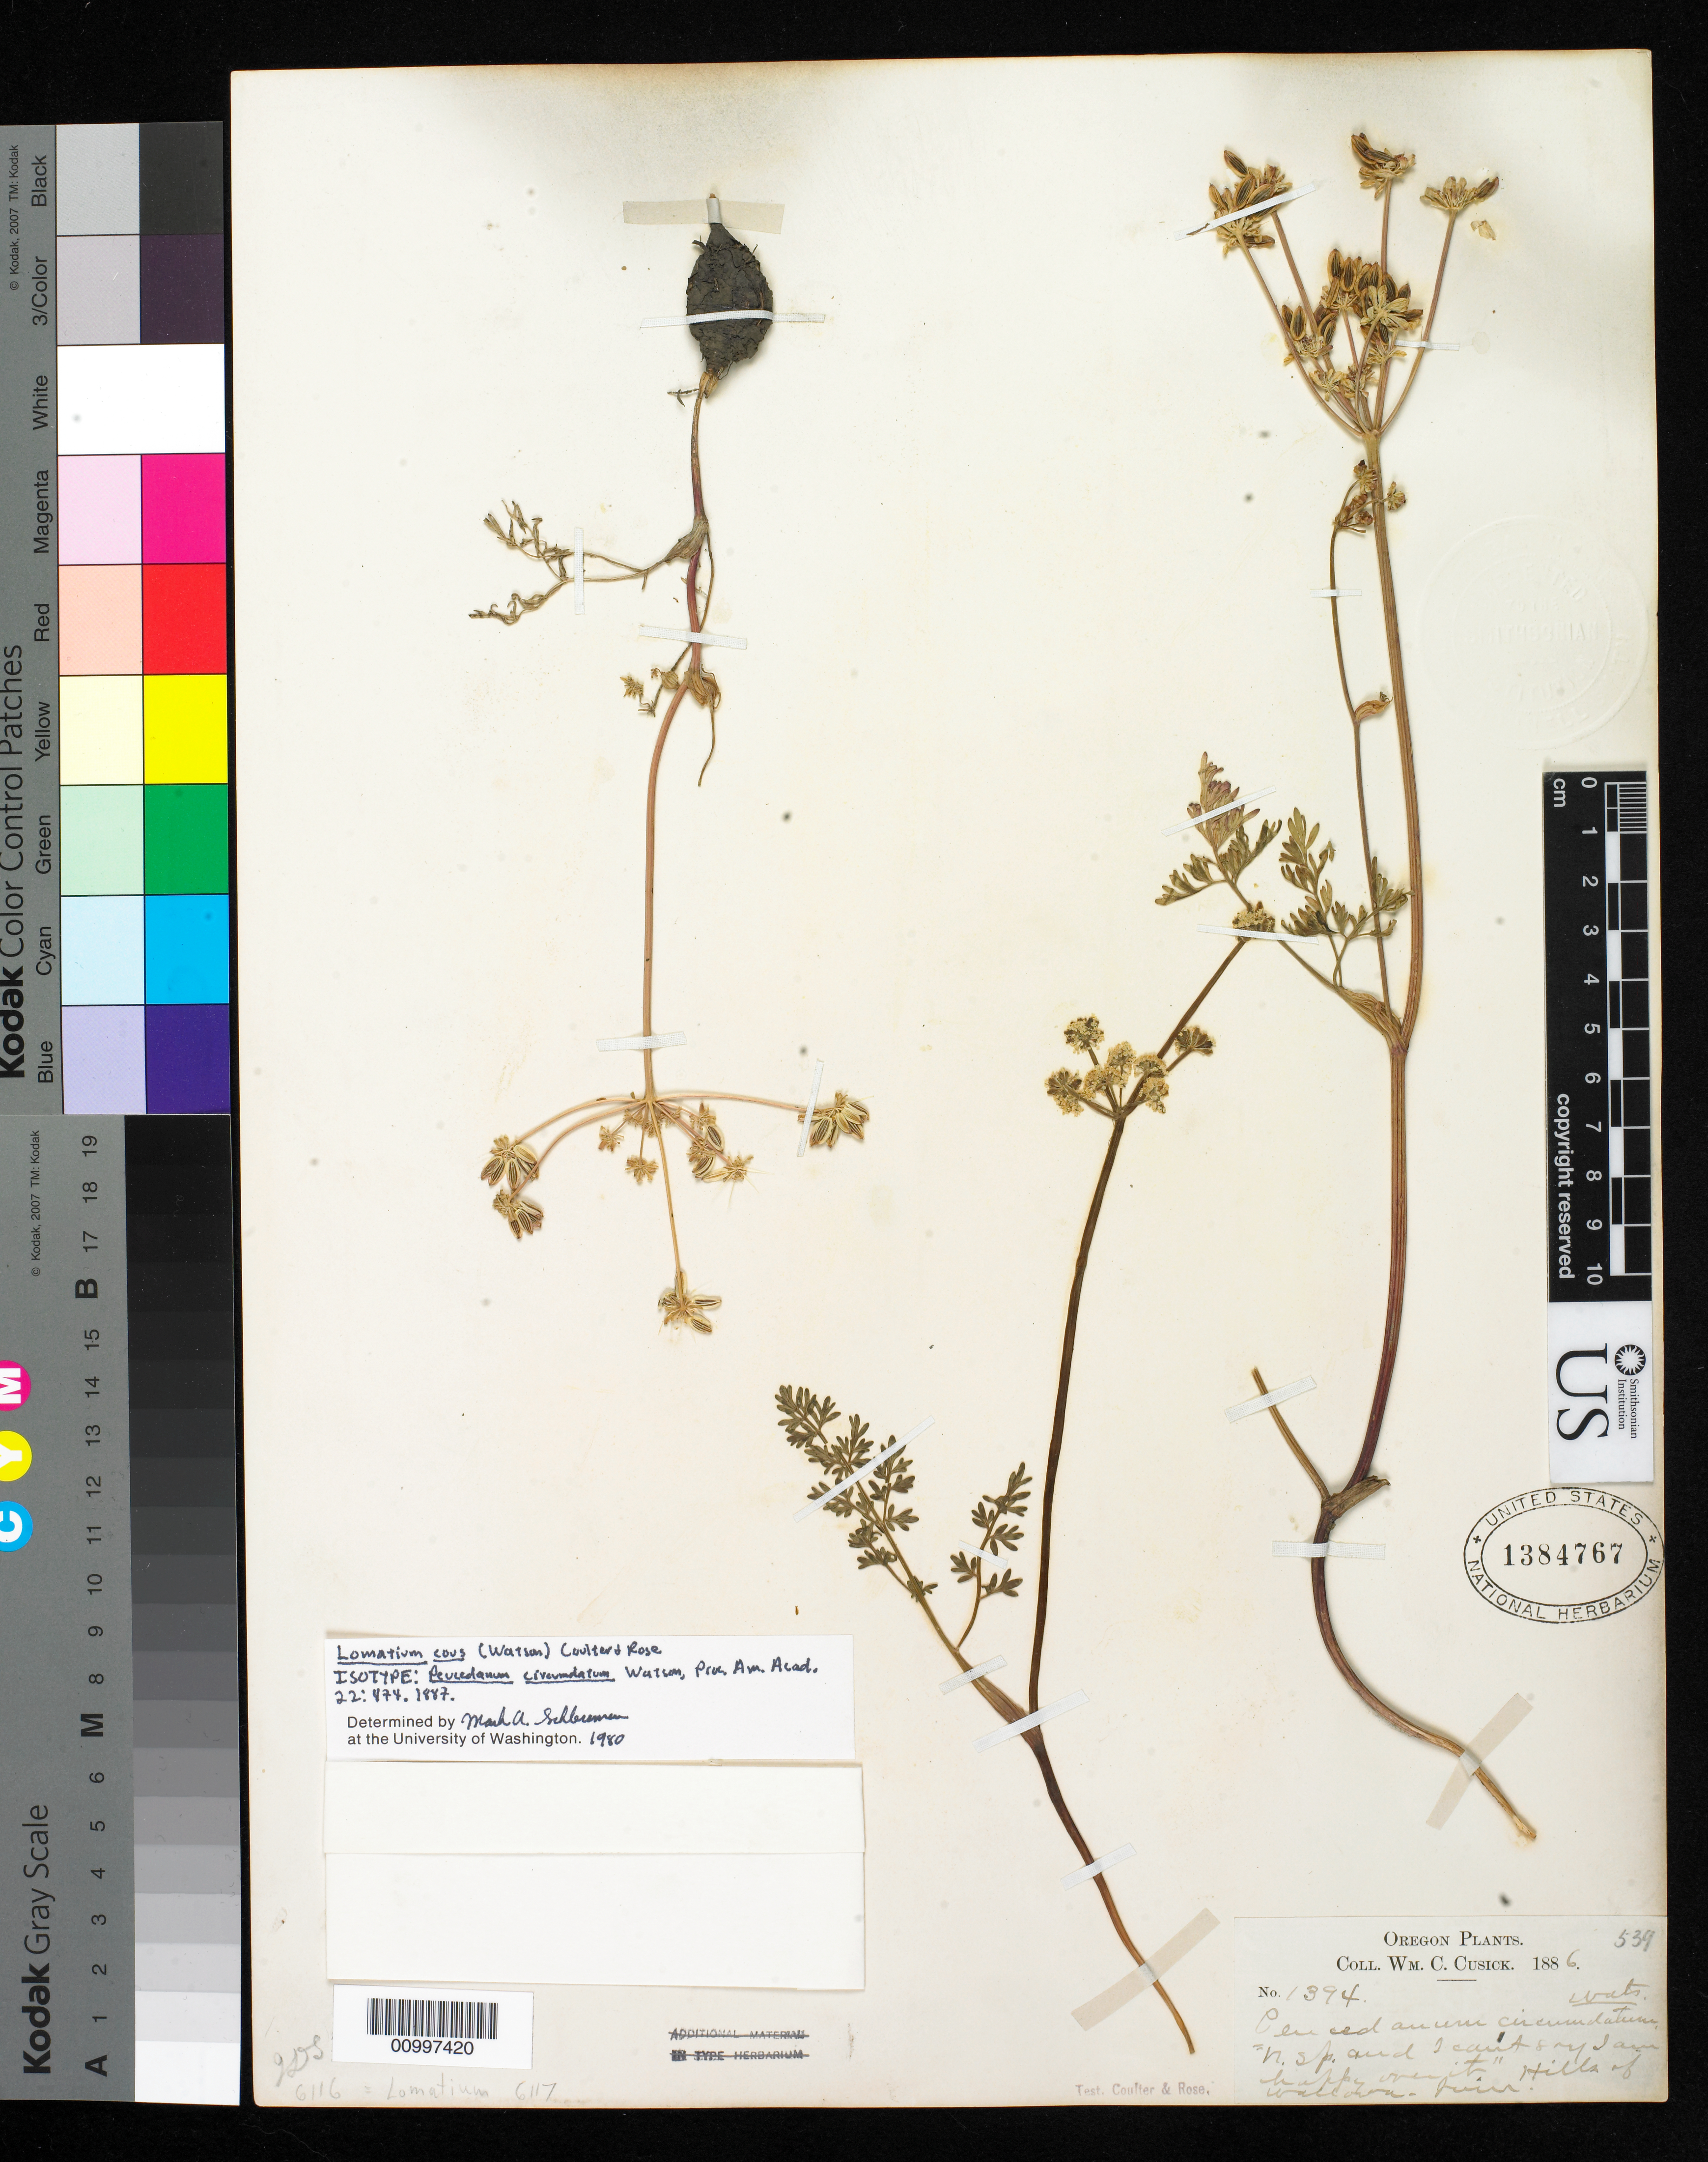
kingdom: Plantae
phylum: Tracheophyta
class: Magnoliopsida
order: Apiales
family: Apiaceae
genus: Peucedanum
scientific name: Peucedanum circumdatum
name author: S. Watson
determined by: Schlessman, M. A.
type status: Isotype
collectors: W. C. Cusick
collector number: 1394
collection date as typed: Jun 1886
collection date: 1886-06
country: United States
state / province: Oregon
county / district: Wallowa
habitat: Hills.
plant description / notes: From the herbarium of J. Donnell Smith.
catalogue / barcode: US 1384767